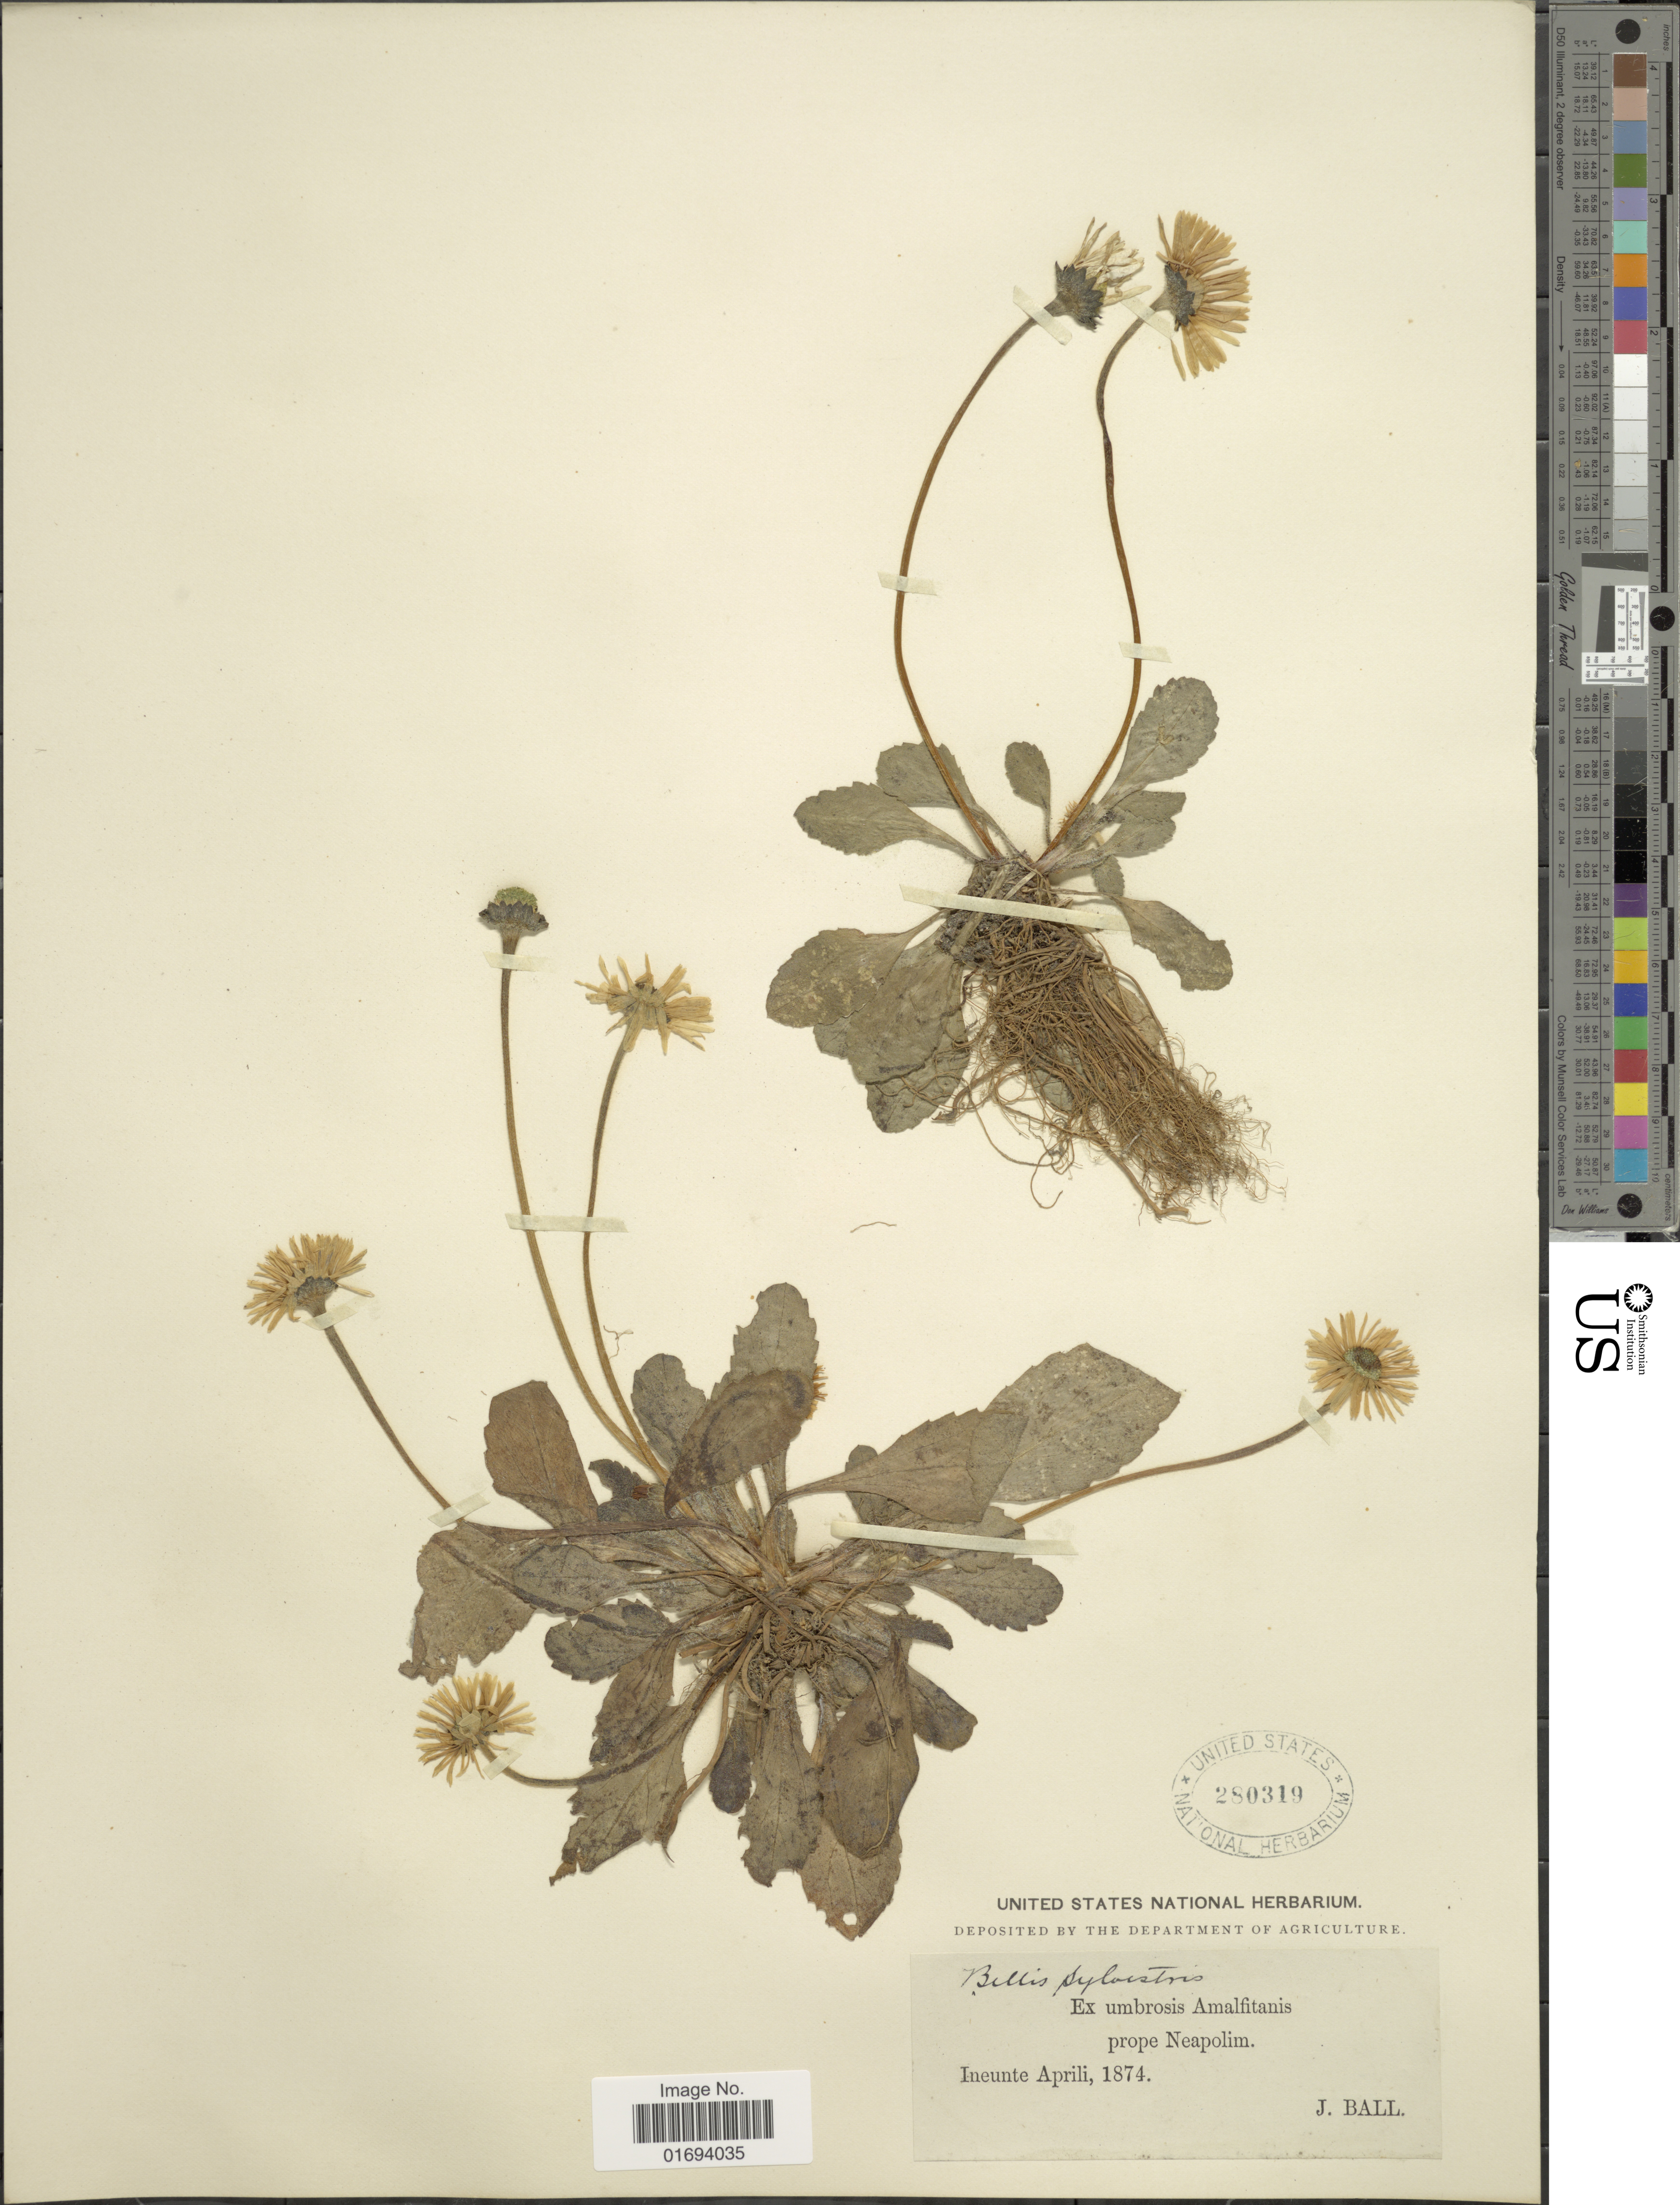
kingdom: Plantae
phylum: Tracheophyta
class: Magnoliopsida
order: Asterales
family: Asteraceae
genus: Bellis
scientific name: Bellis sylvestris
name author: Cirillo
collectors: J. Ball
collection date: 1874-04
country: Italy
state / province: Campania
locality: Ex umbrosis Amalfitanis prope Neapolim [unsure placement]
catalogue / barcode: US 280319